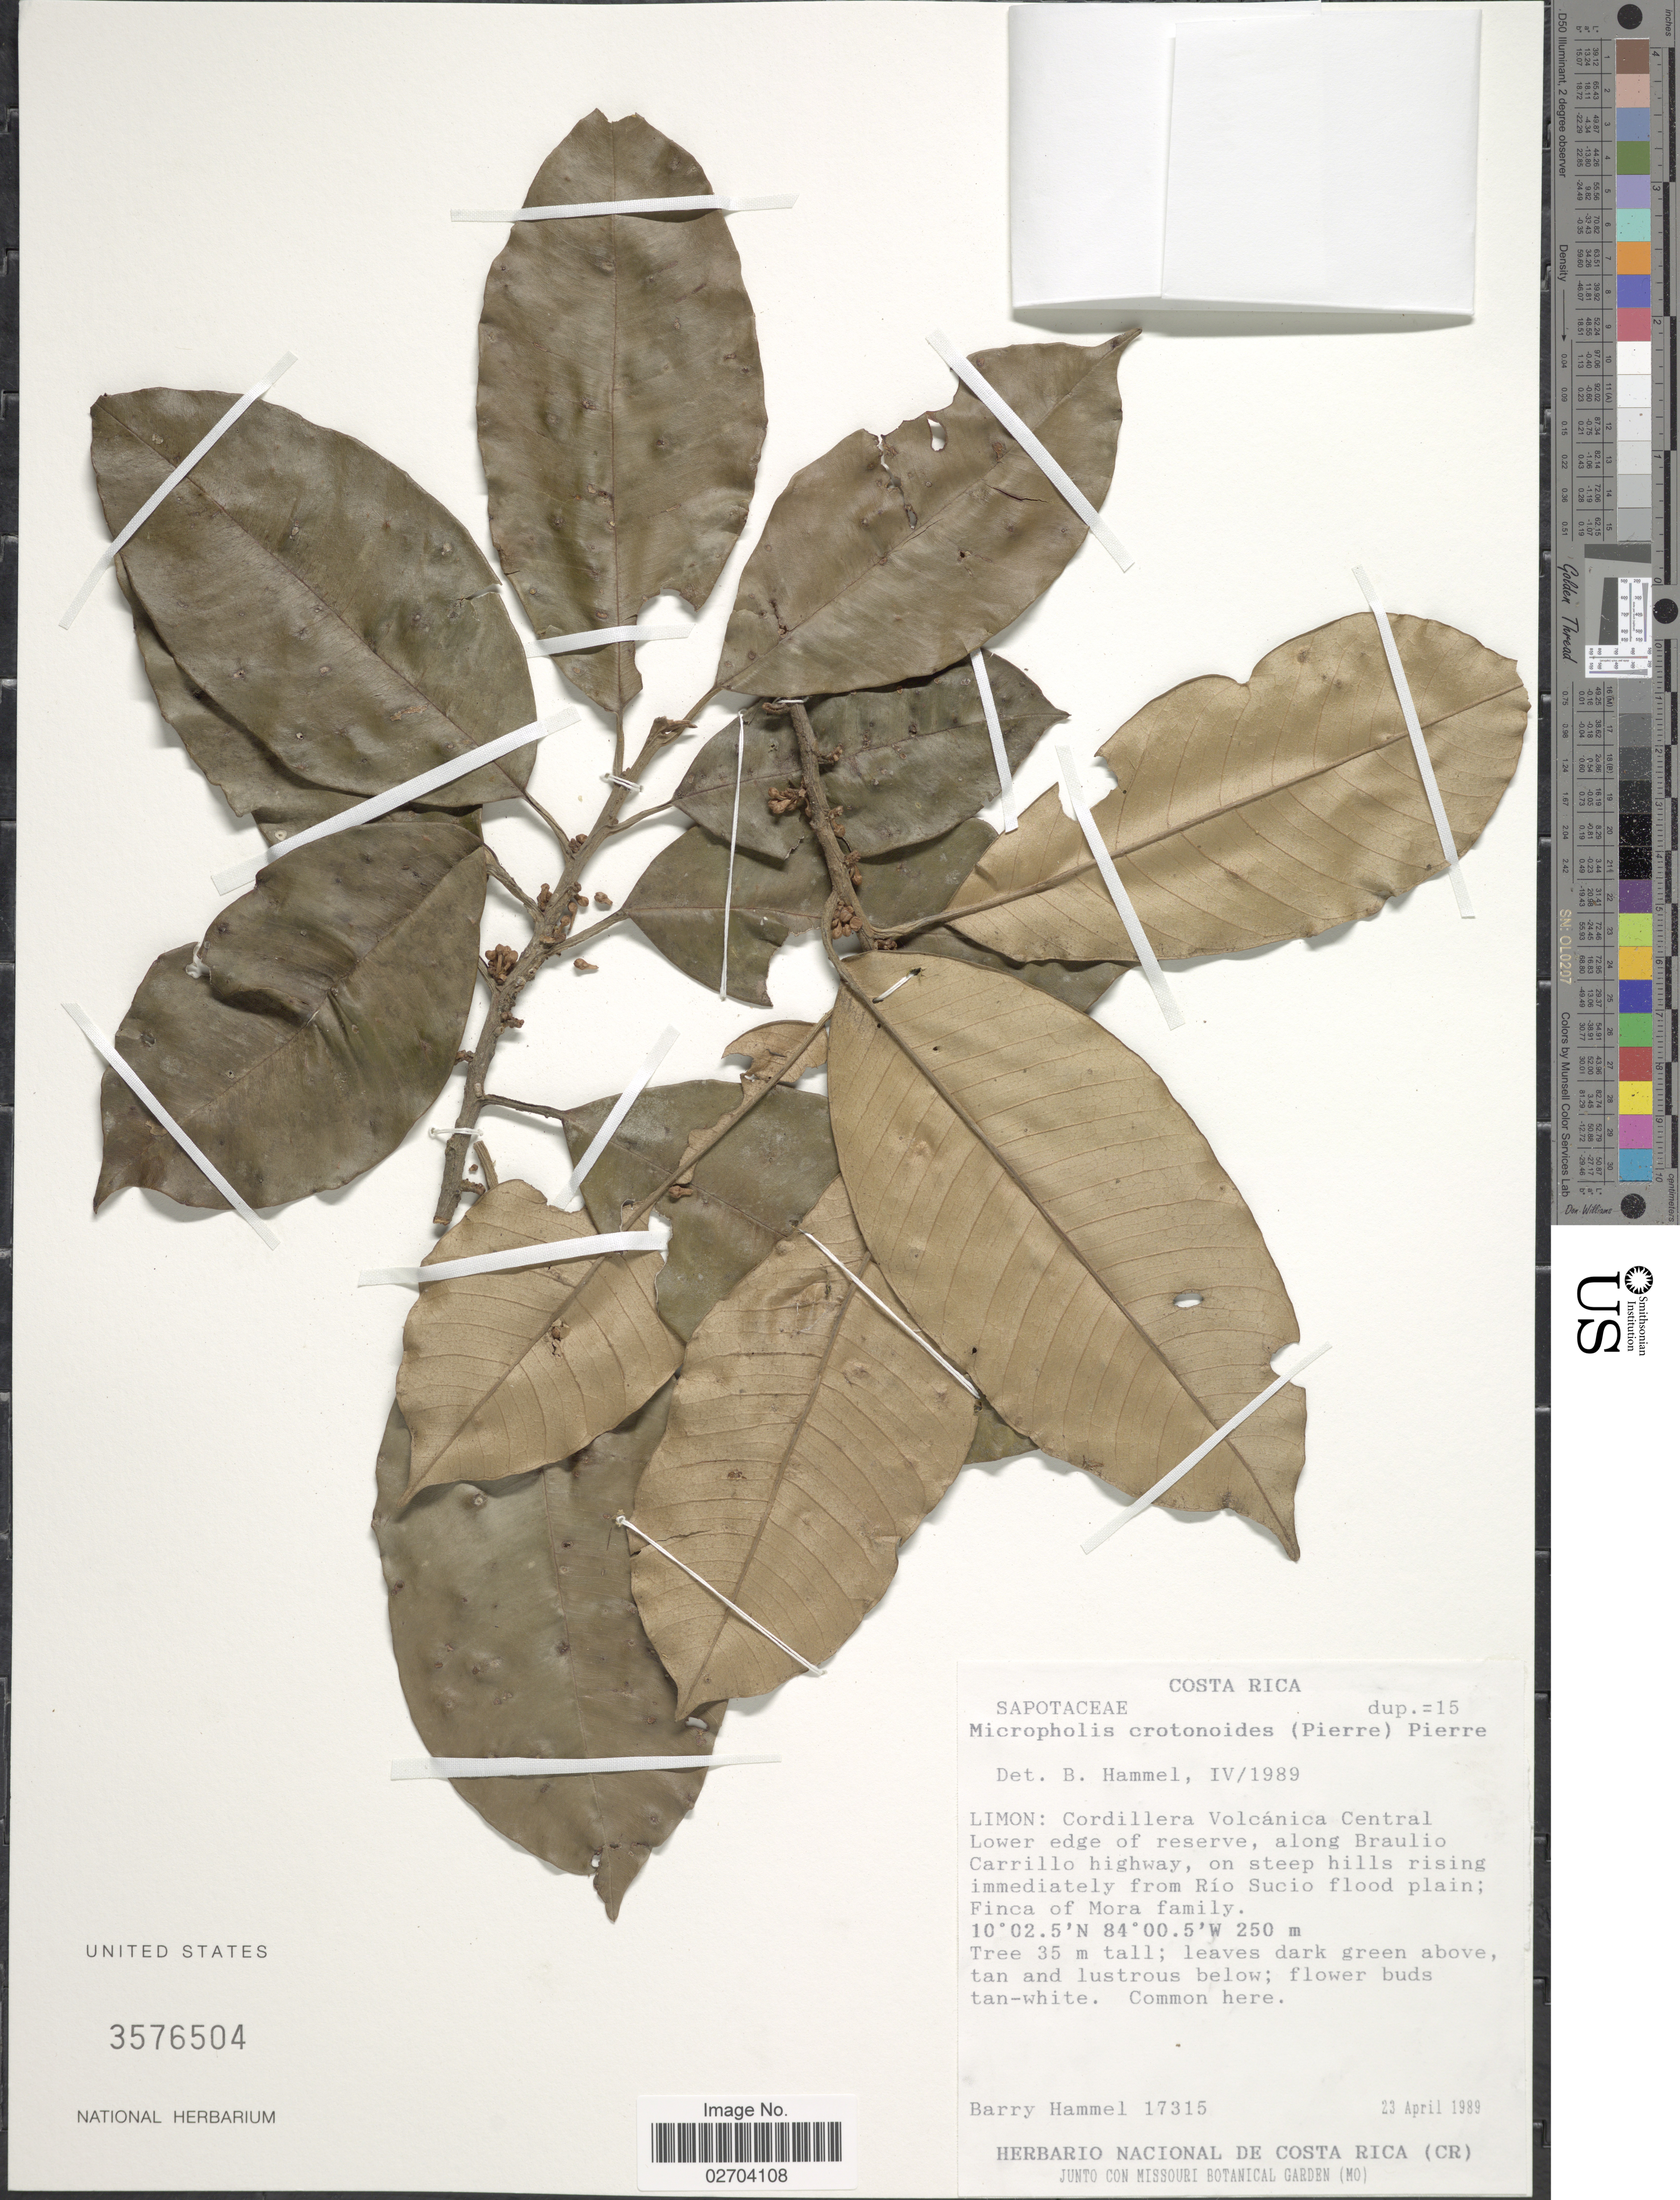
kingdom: Plantae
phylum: Tracheophyta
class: Magnoliopsida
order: Ericales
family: Sapotaceae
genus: Micropholis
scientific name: Micropholis crotonoides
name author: (Pierre) Pierre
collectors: B. Hammel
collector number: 17315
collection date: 1989-04-23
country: Costa Rica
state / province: Limón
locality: Limon: Cordillera Volcanic Central Lower edge of reserve, along Braulio Carrillo highway, on steep hills rising immediately from Rio Sucio flood plain.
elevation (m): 250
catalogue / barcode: US 3576504